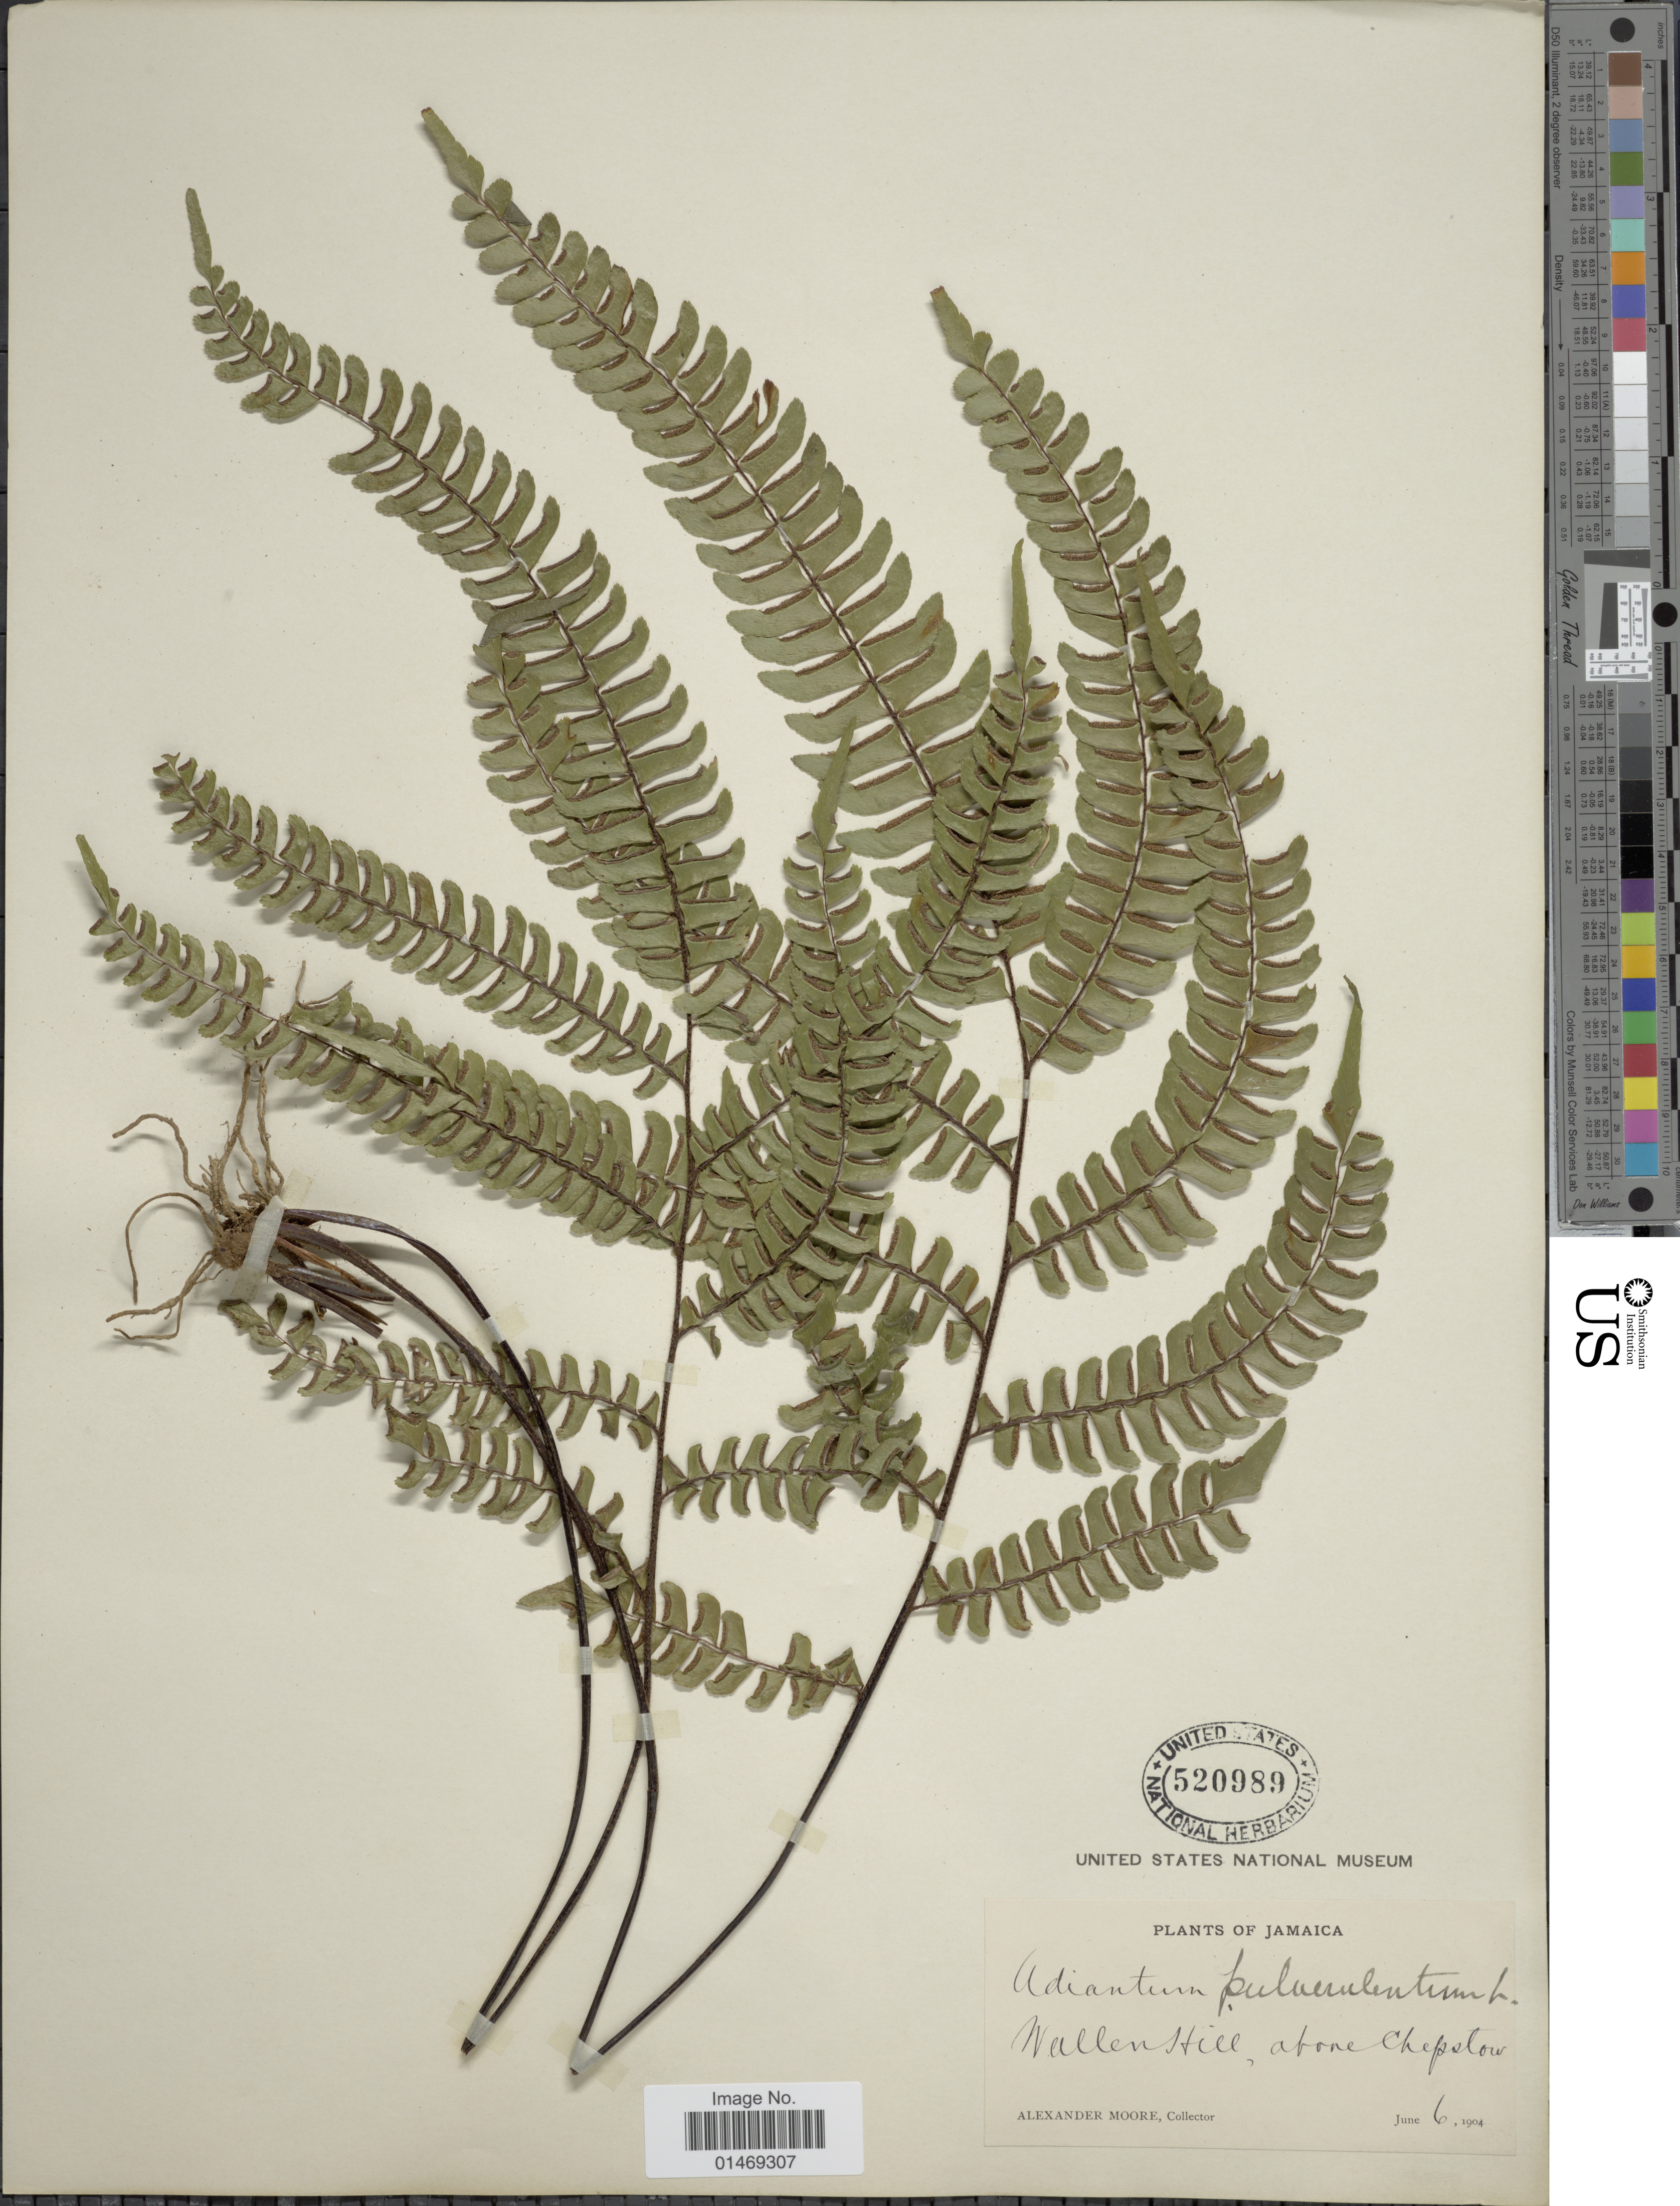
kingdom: Plantae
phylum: Tracheophyta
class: Polypodiopsida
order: Polypodiales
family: Pteridaceae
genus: Adiantum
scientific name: Adiantum pulverulentum var. caudatum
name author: Jenman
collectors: A. Moore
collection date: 1904-06-06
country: Jamaica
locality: Wallen Hill, above Chepstow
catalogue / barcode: US 520989